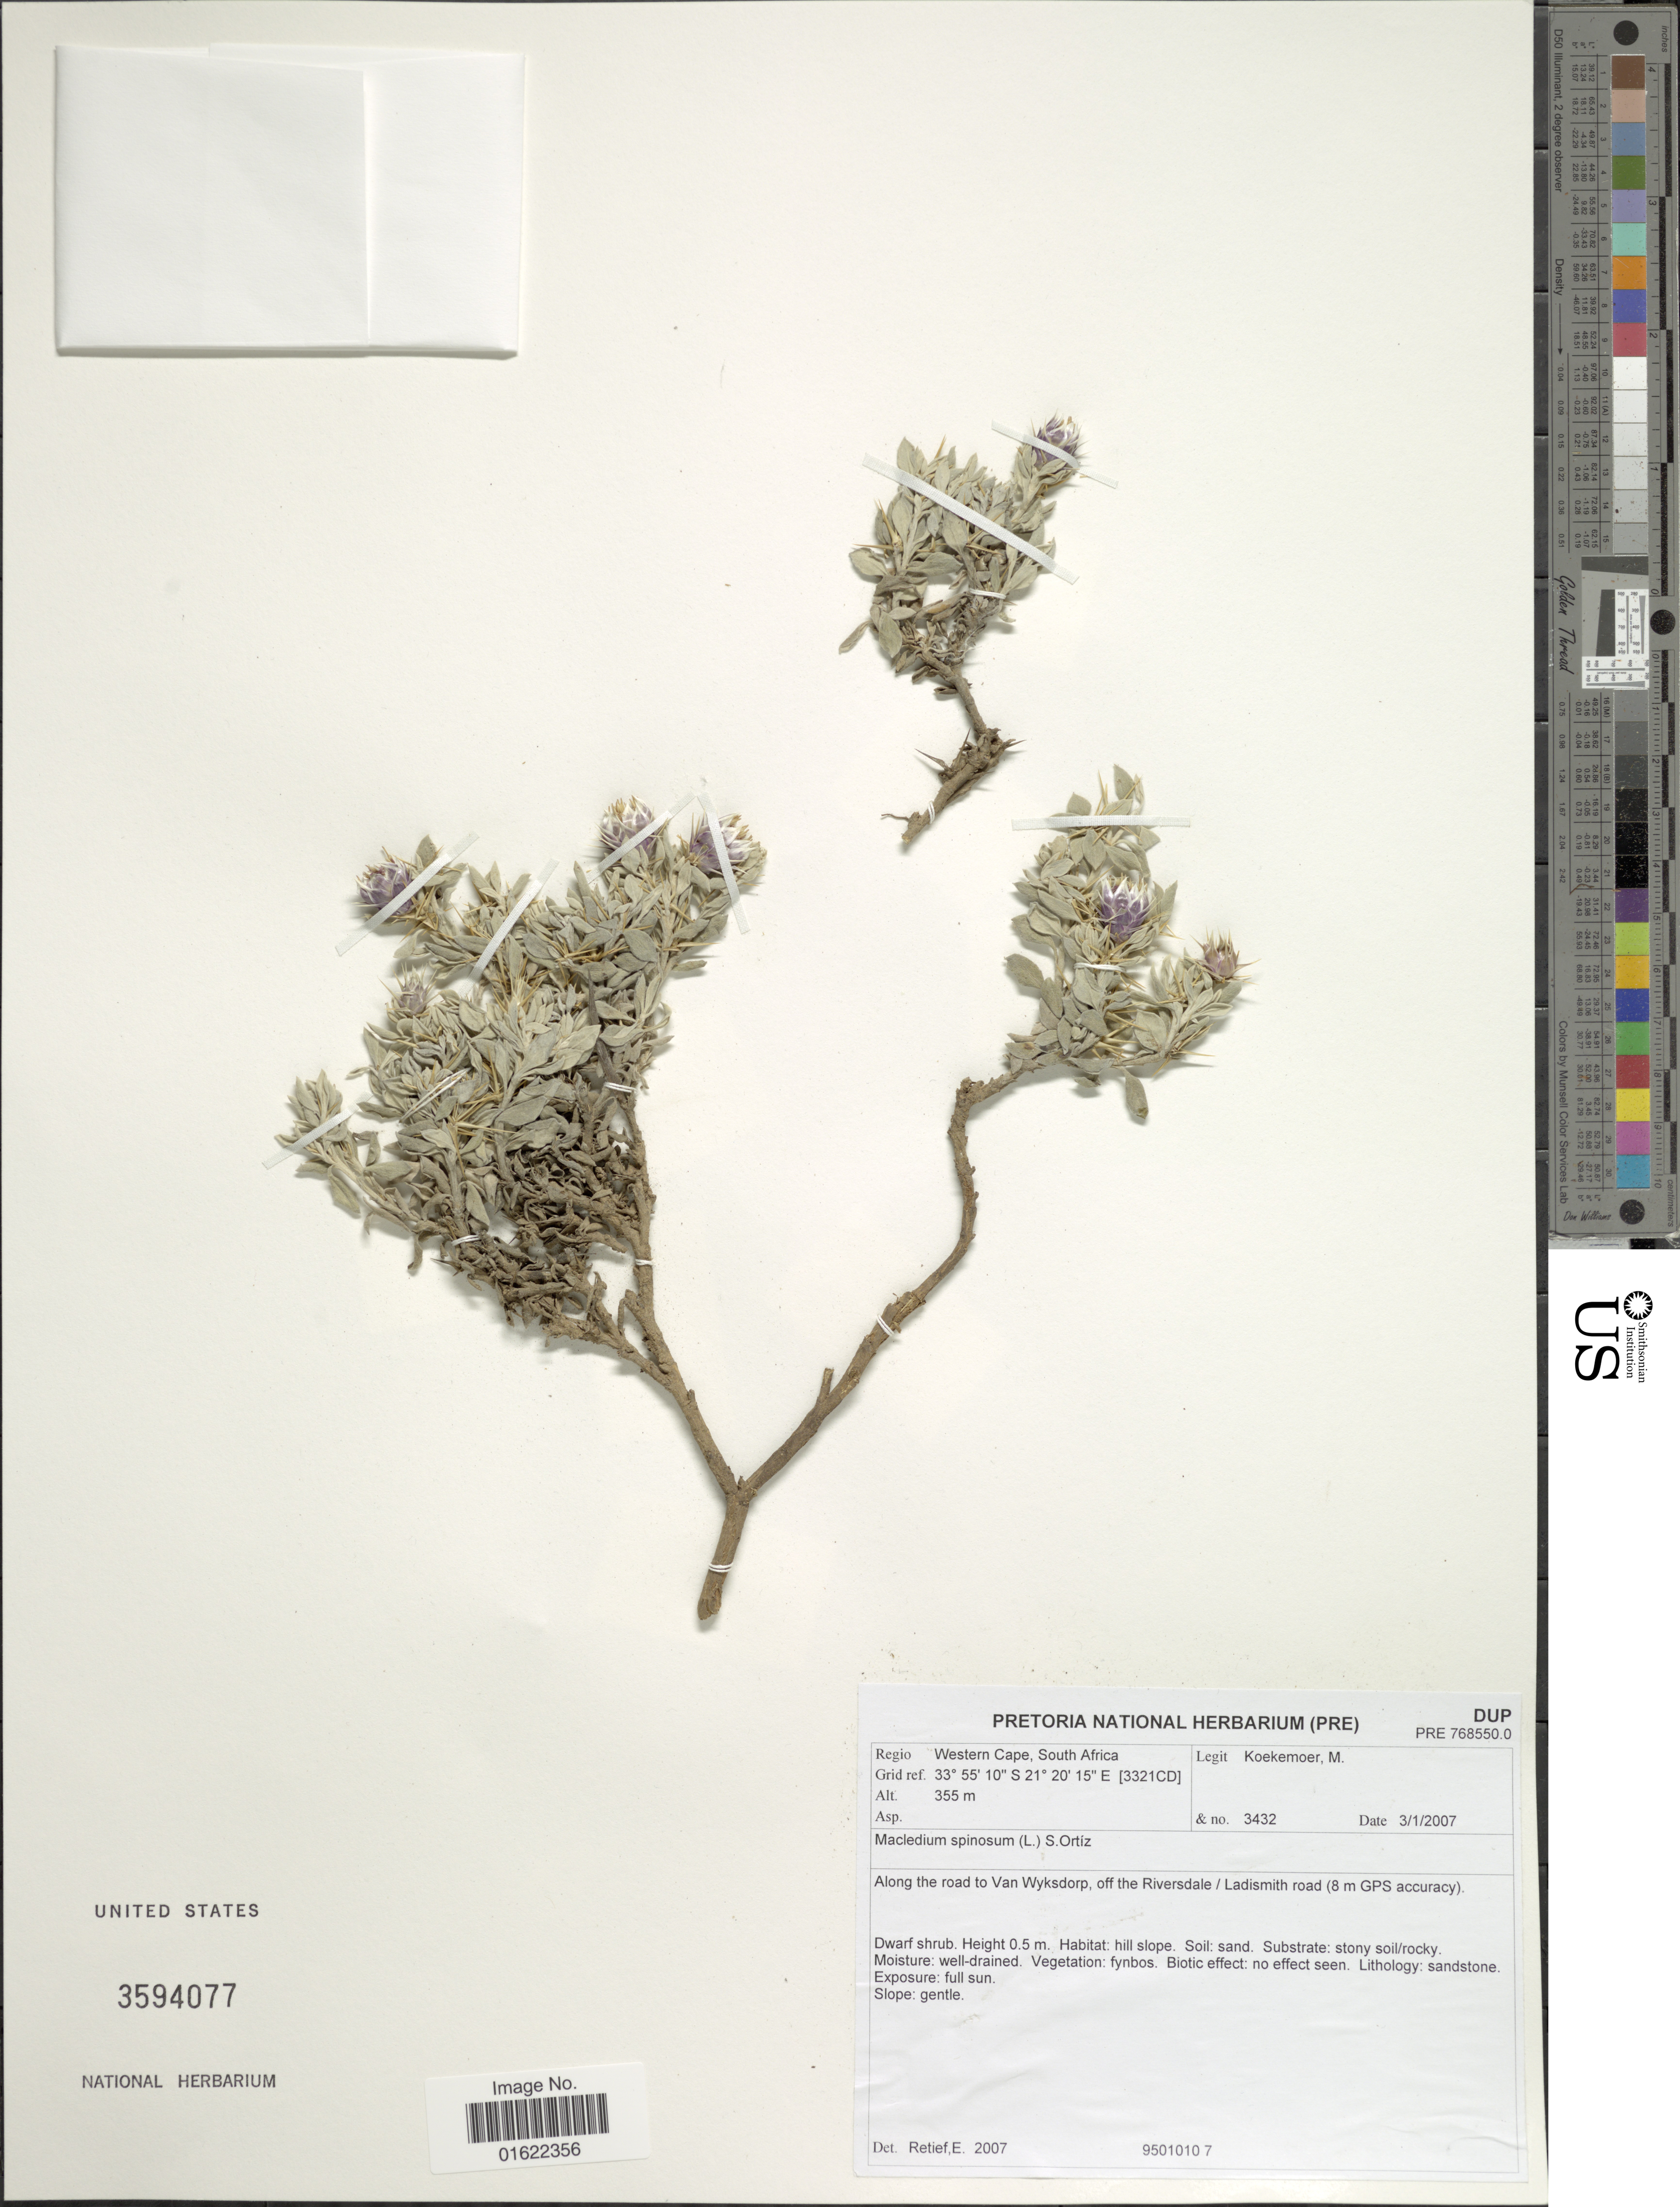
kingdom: Plantae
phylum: Tracheophyta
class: Magnoliopsida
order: Asterales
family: Asteraceae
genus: Macledium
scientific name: Macledium spinosum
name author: (L.) S. Ortiz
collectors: M. Koekemoer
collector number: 3432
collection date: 2007-01-03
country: South Africa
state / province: Western Cape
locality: Along the road to Van Wyksdorp, off the Riversdale/Ladismith road (8 m GPS accuracy)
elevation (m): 355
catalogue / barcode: US 3594077